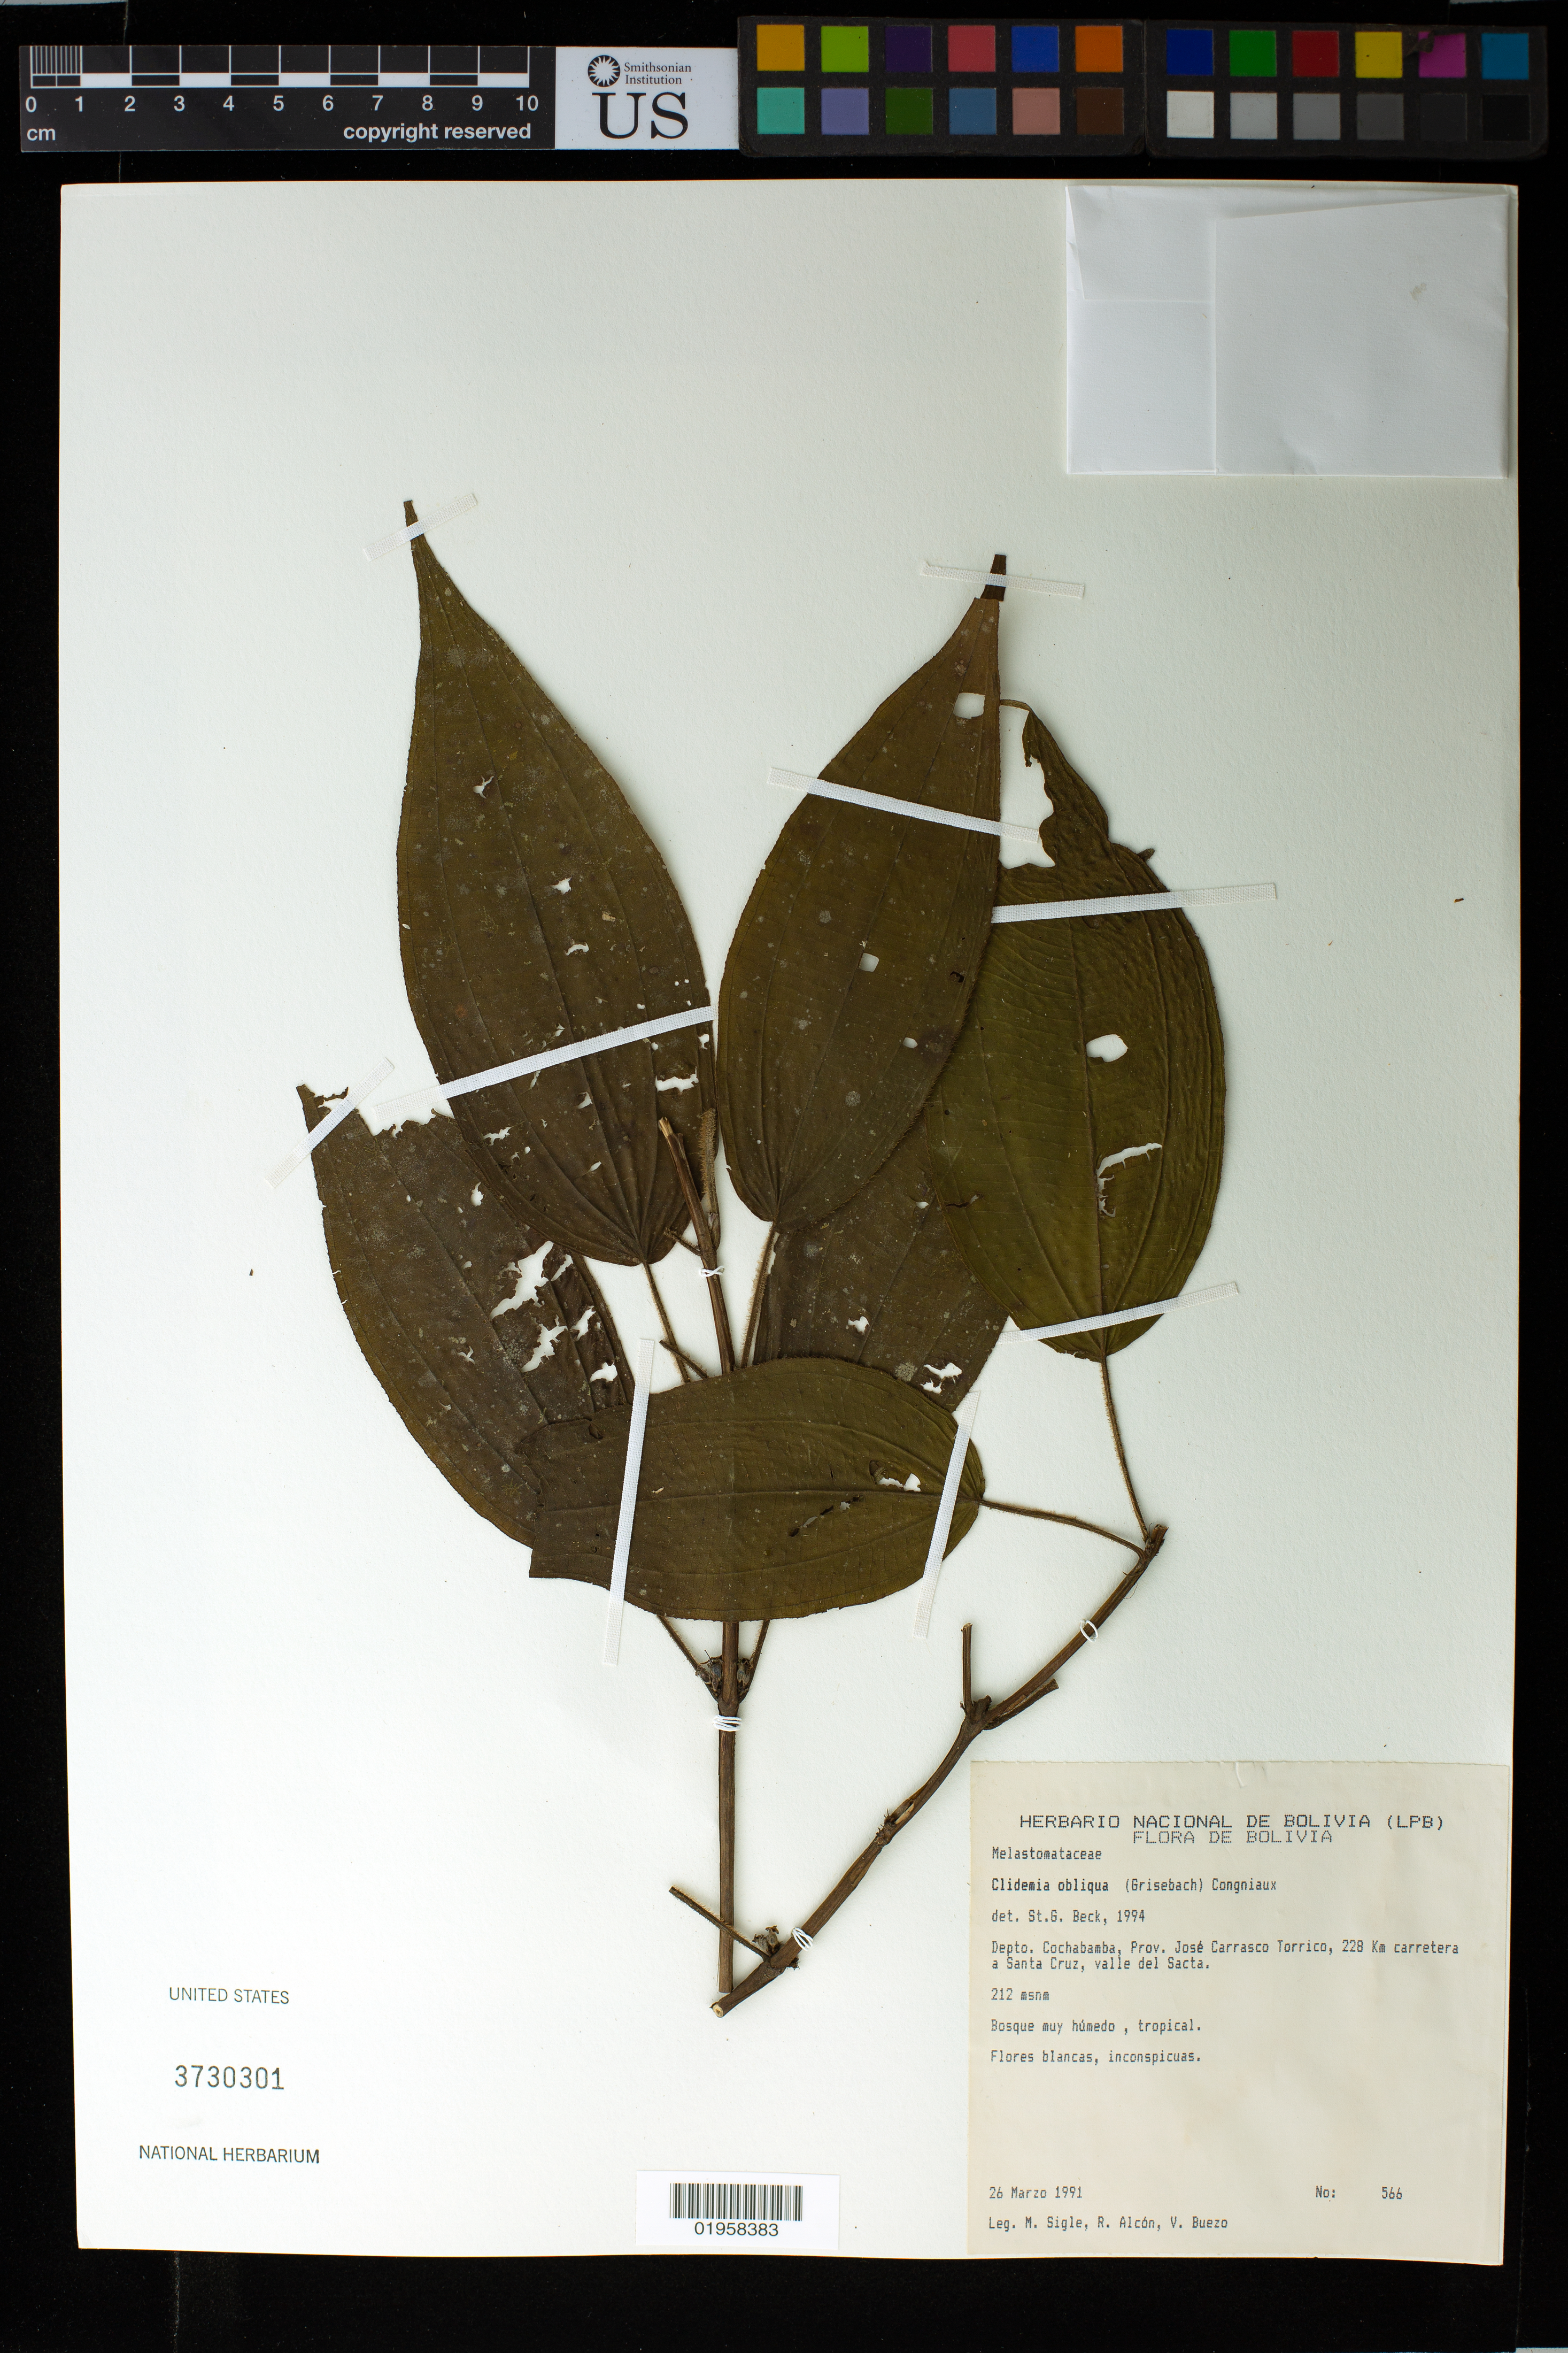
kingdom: Plantae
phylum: Tracheophyta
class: Magnoliopsida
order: Myrtales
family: Melastomataceae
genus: Clidemia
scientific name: Clidemia obliqua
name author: Cogn.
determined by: Beck, S. G.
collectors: M. Sigle, R. Alcon & V. Buezo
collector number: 566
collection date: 1991-03-26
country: Bolivia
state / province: Cochabamba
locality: Prov. José Carrasco Torrico, 228 km carretera a Santa Cruz, valle del Sacta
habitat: Bosque muy húmedo, tropical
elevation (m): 212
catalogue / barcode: US 3730301